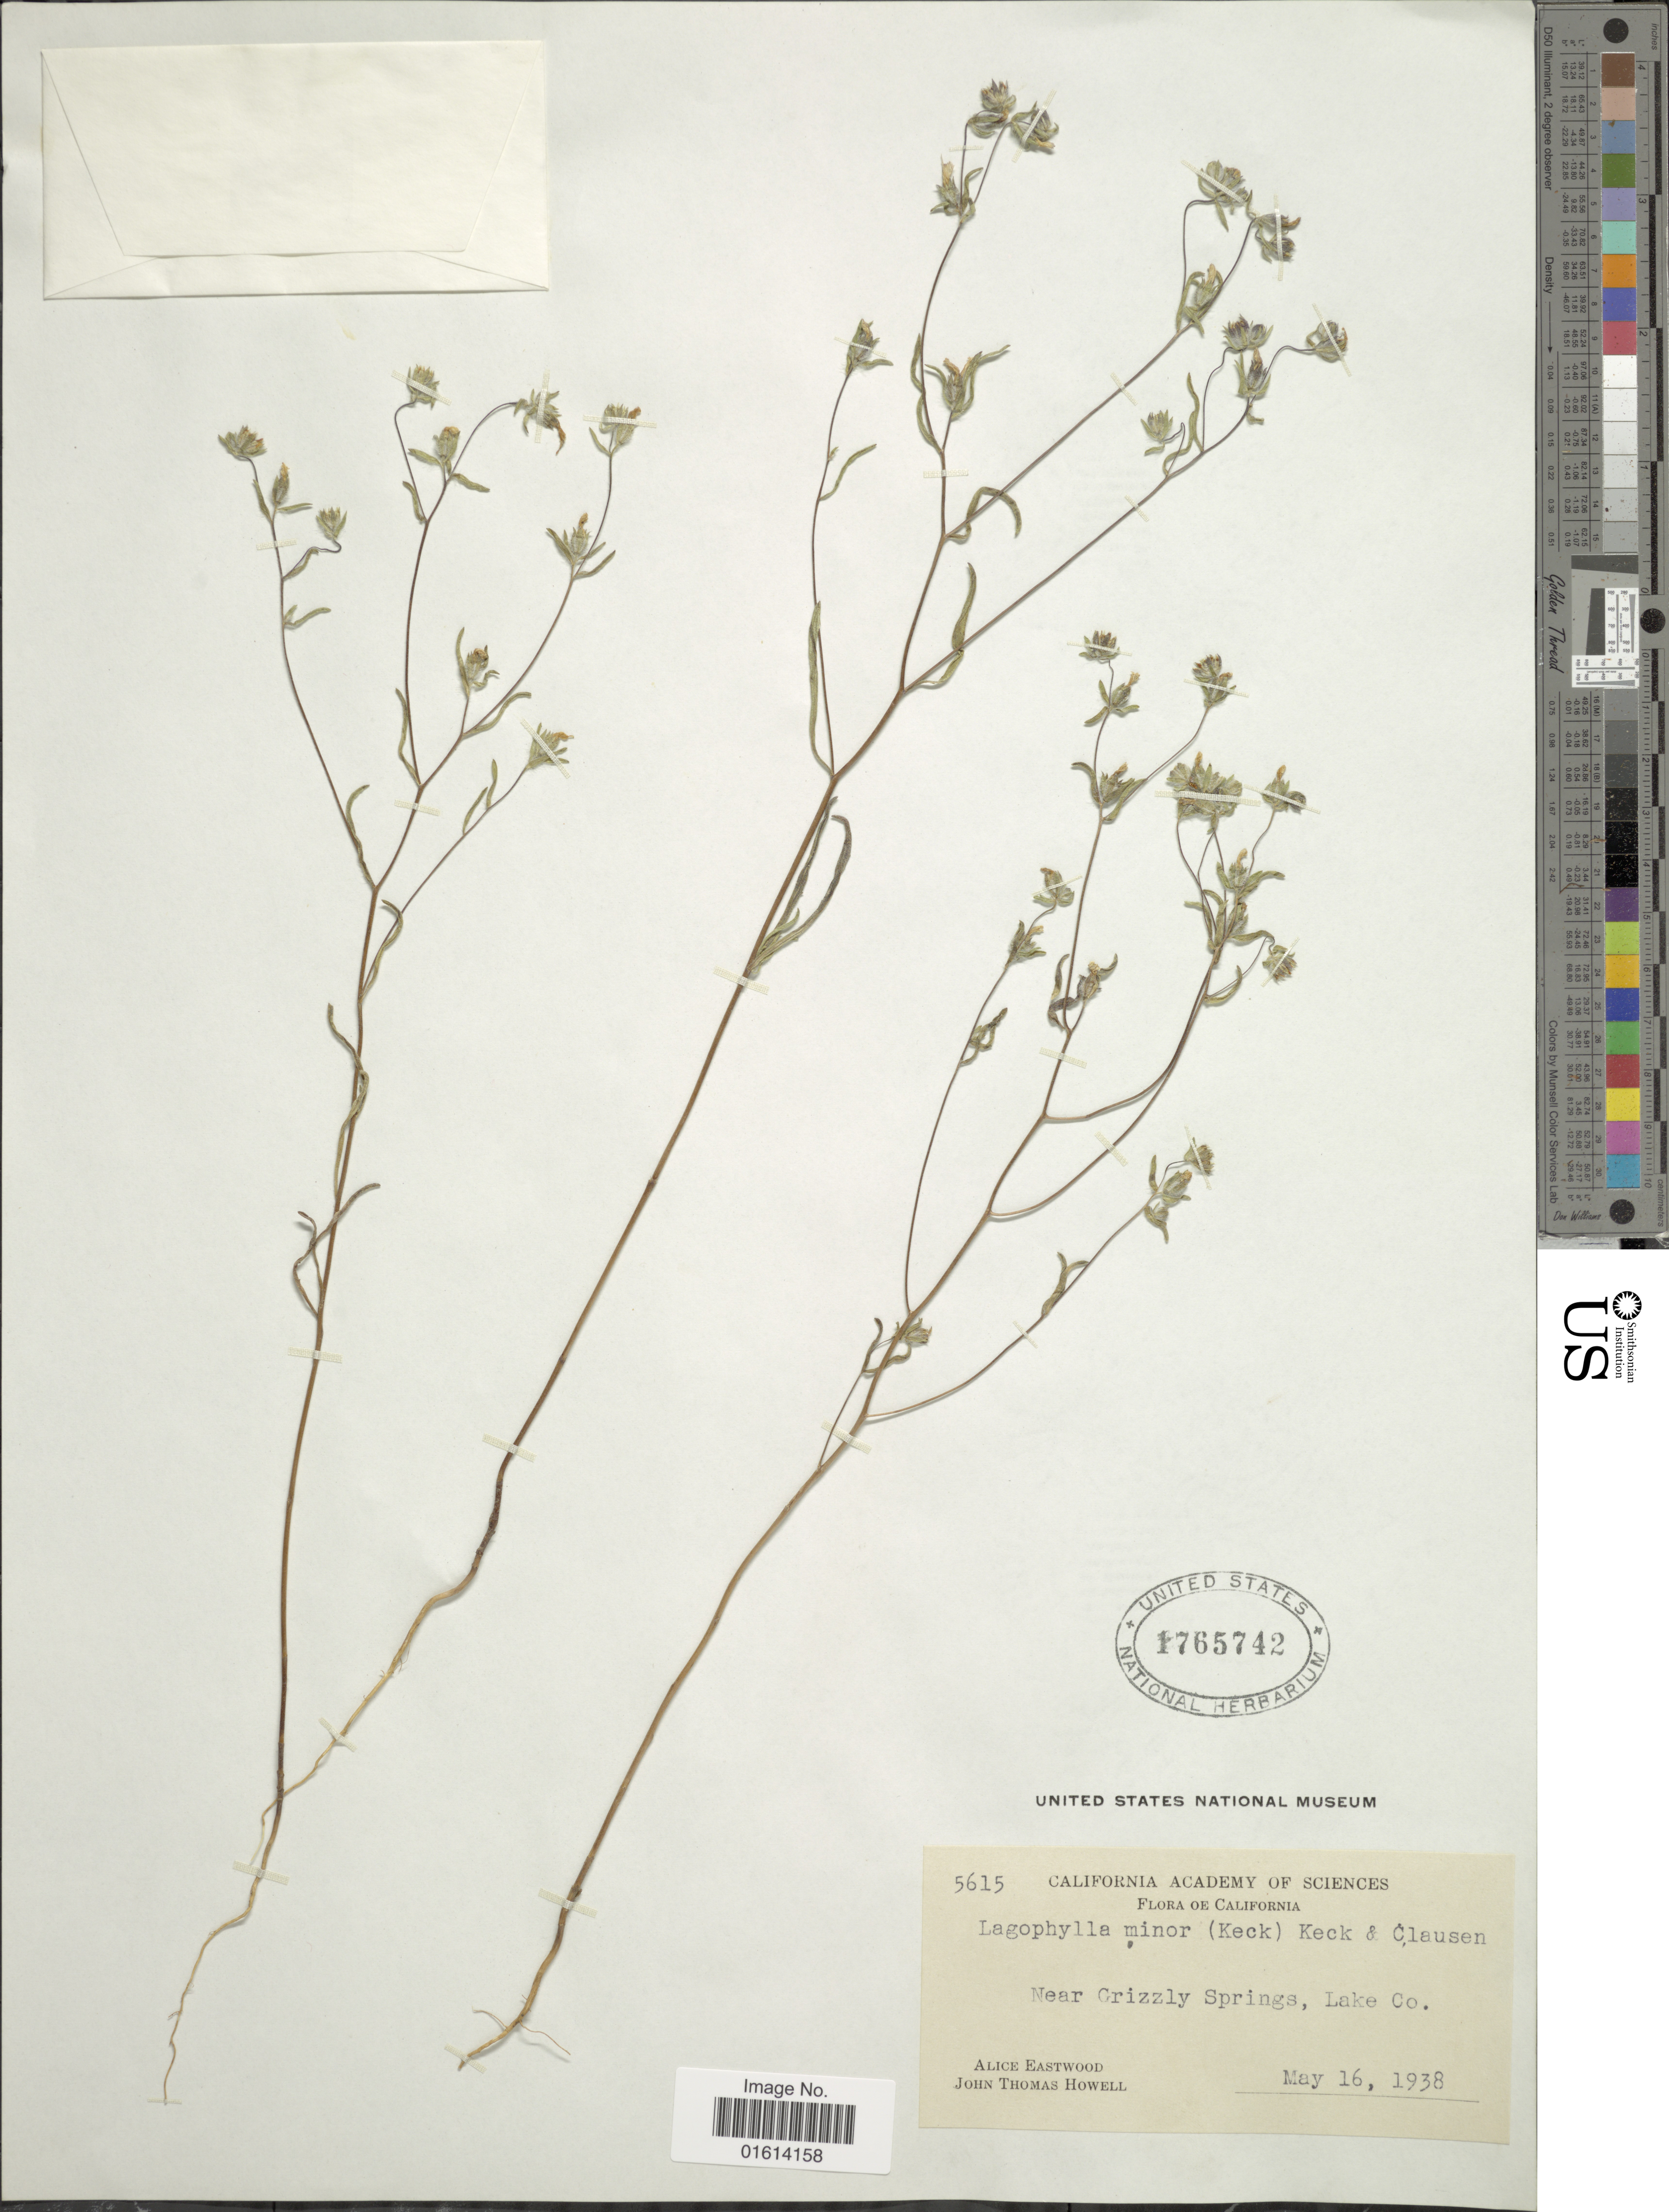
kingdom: Plantae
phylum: Tracheophyta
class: Magnoliopsida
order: Asterales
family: Asteraceae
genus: Lagophylla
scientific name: Lagophylla minor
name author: (D.D. Keck) D.D. Keck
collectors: A. Eastwood & J. T. Howell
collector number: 5615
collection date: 1938-05-16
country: United States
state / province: California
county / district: Lake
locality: Near Grizzly Springs, Lake Co.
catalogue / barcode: US 1765742